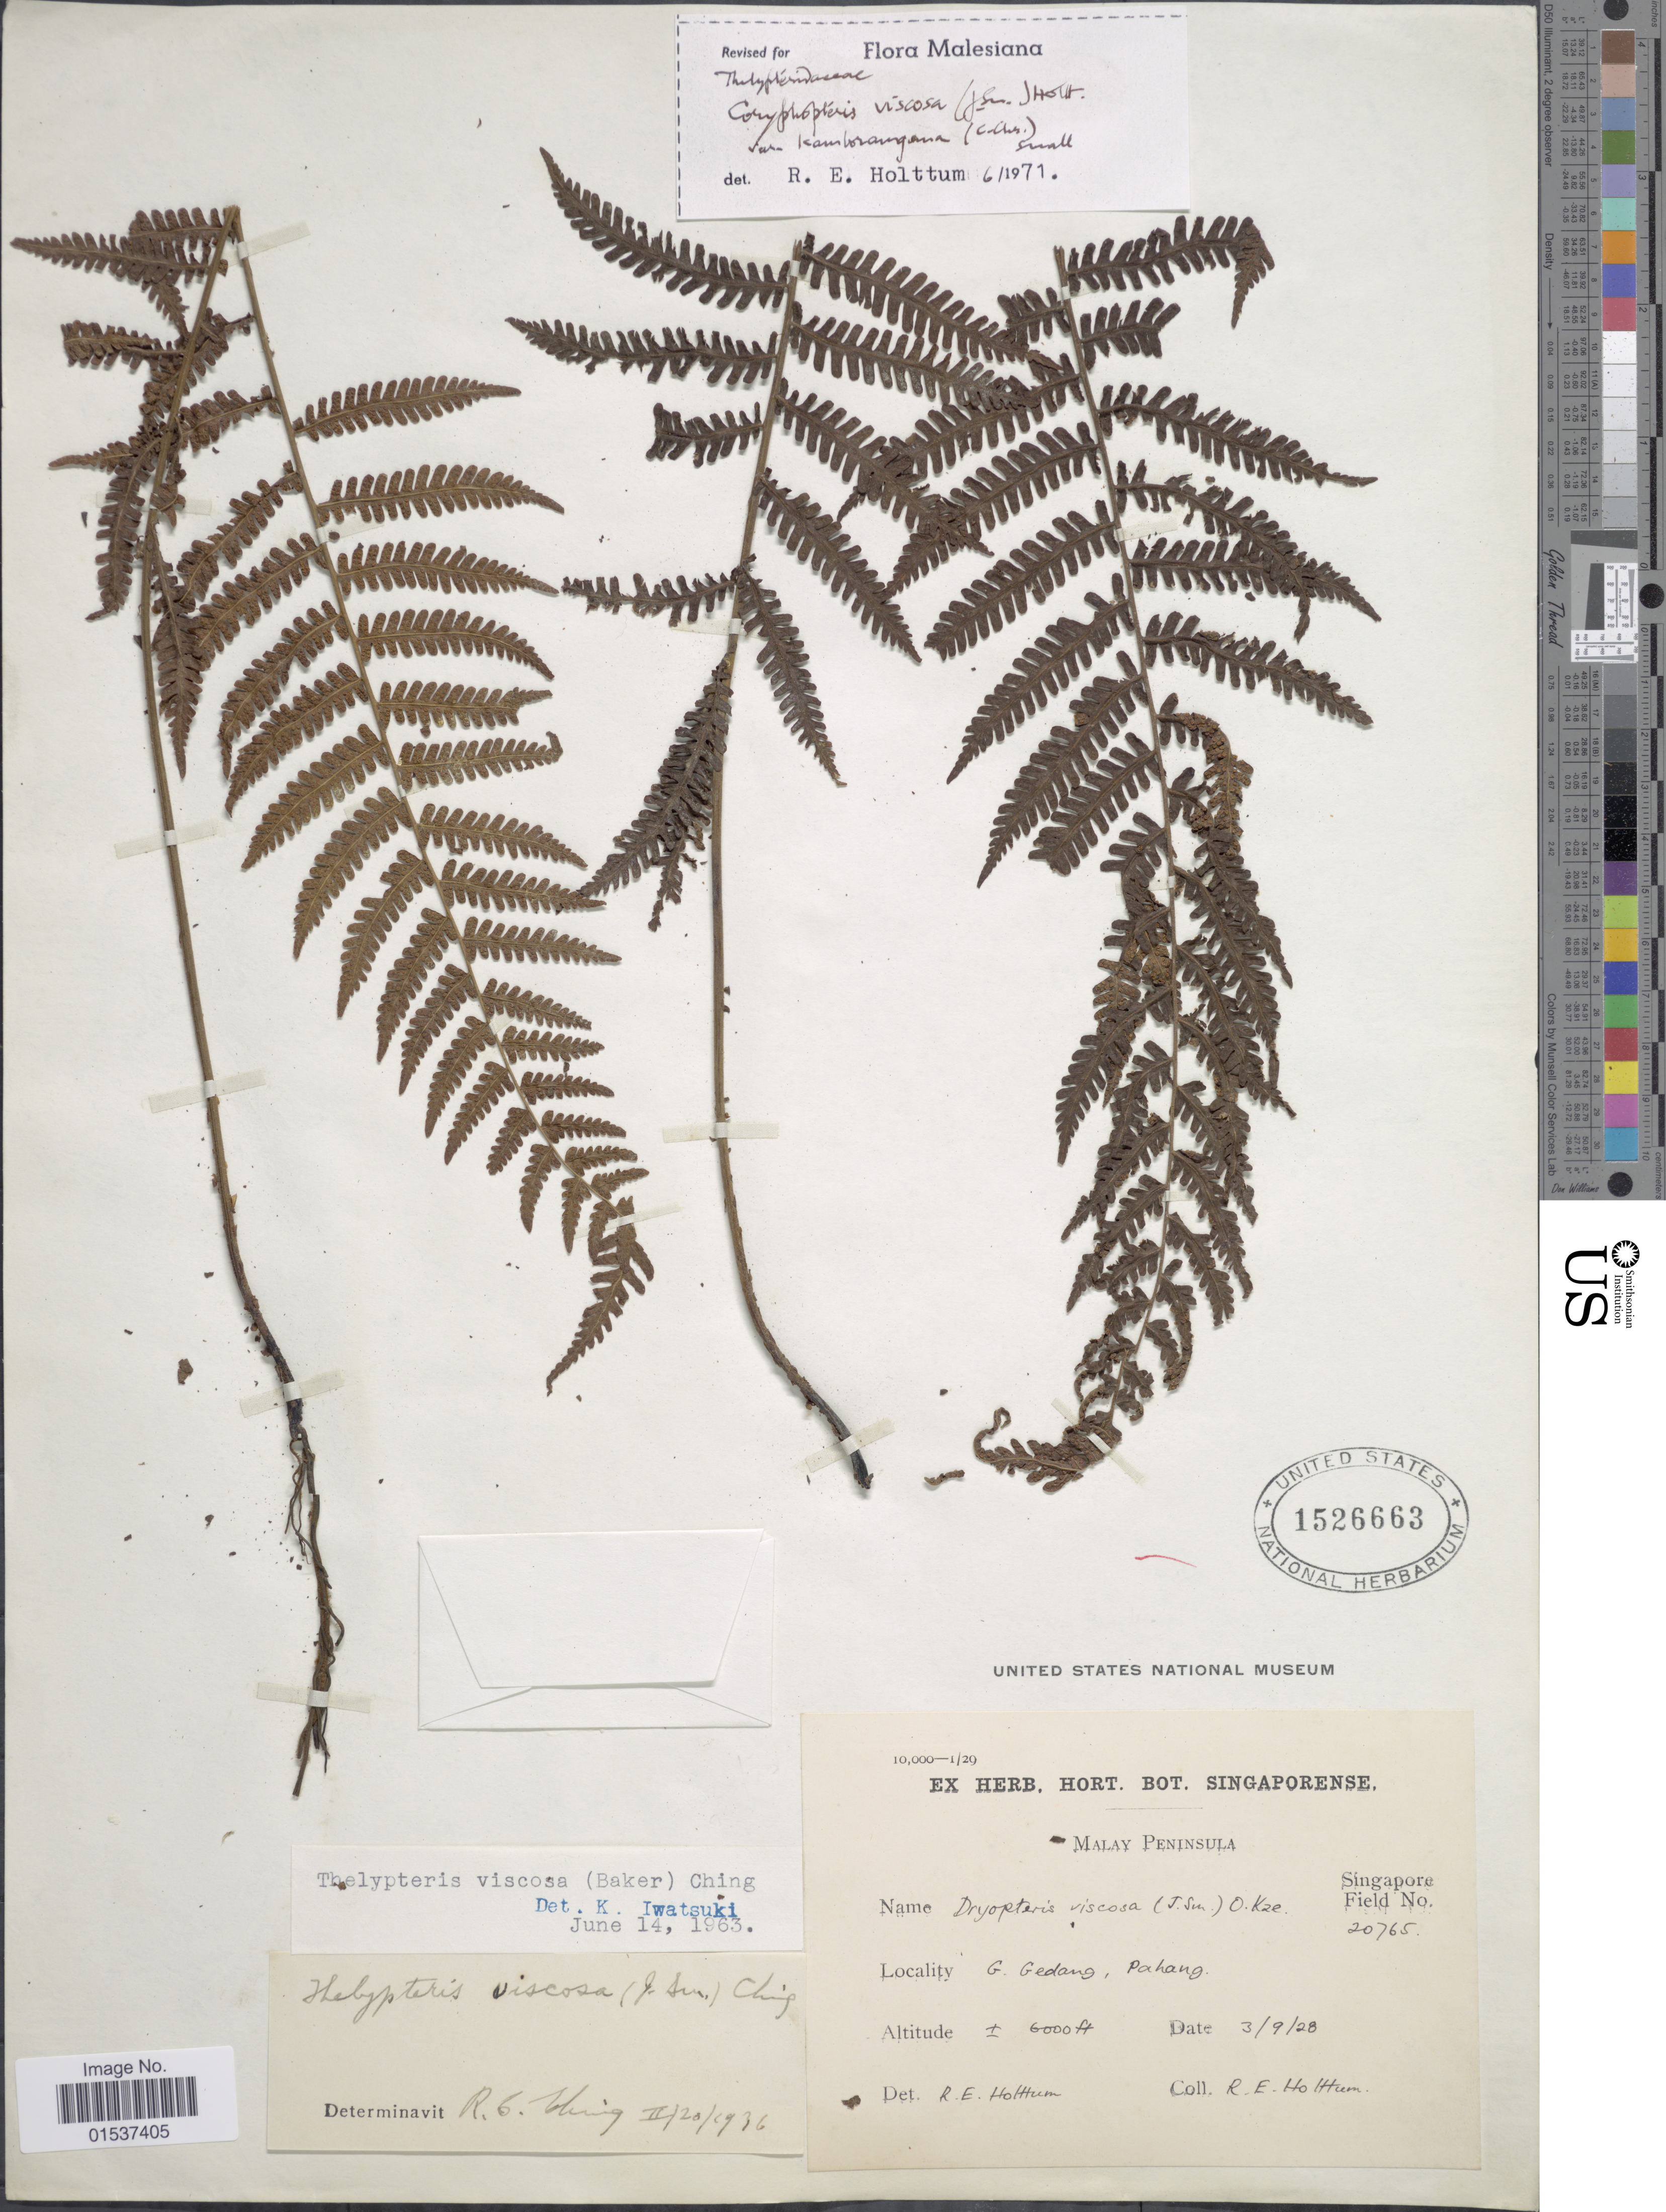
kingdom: Plantae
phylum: Tracheophyta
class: Polypodiopsida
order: Polypodiales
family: Thelypteridaceae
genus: Coryphopteris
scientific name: Coryphopteris viscosa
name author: (Baker) Holttum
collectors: R. E. Holttum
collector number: Singapore Field 20765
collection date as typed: Transcribed d/m/y: 3/9/28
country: Malaysia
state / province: Pahang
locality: Malay Peninsula. G. Gedang, Pahang.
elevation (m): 1829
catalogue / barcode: US 1526663